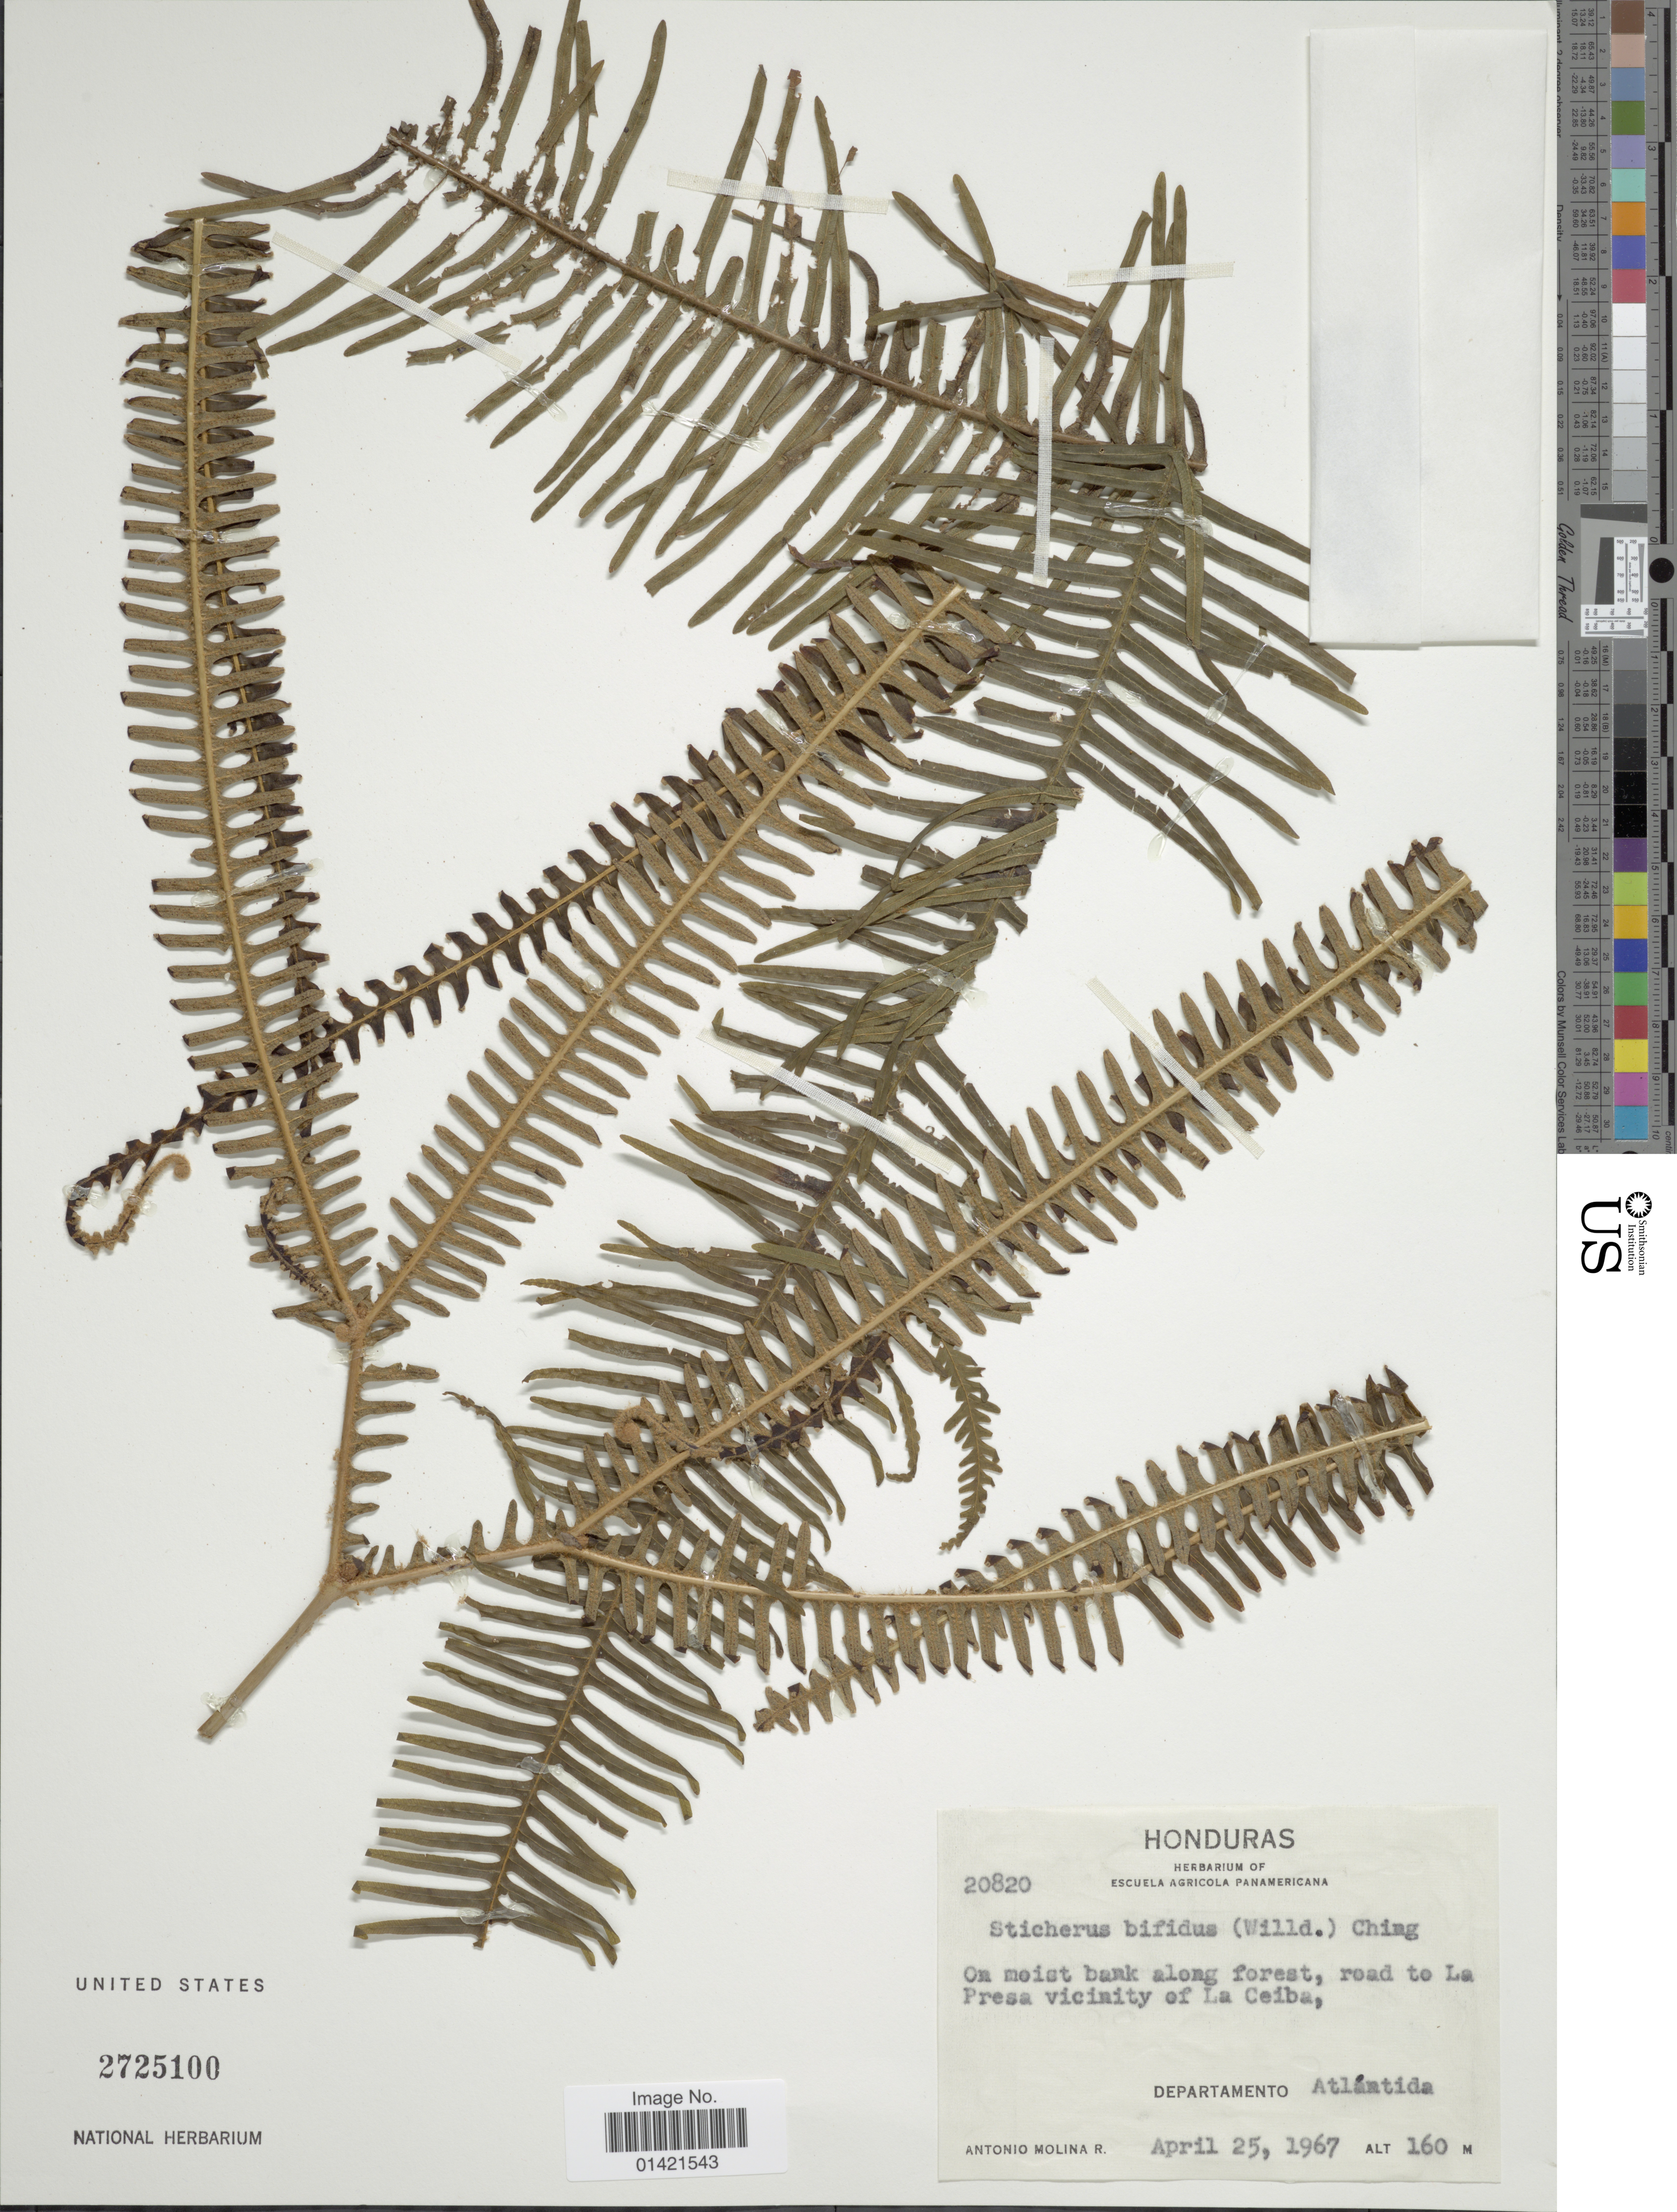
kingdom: Plantae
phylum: Tracheophyta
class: Polypodiopsida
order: Gleicheniales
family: Gleicheniaceae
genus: Sticherus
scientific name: Sticherus bifidus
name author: (Willd.) Ching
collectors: A. Molina R.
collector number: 20820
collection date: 1967-04-25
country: Honduras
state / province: Atlántida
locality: On moist bank along forest, road to La Presa vicinity of La Ceiba. Departamento Atlantida.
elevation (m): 160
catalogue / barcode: US 2725100